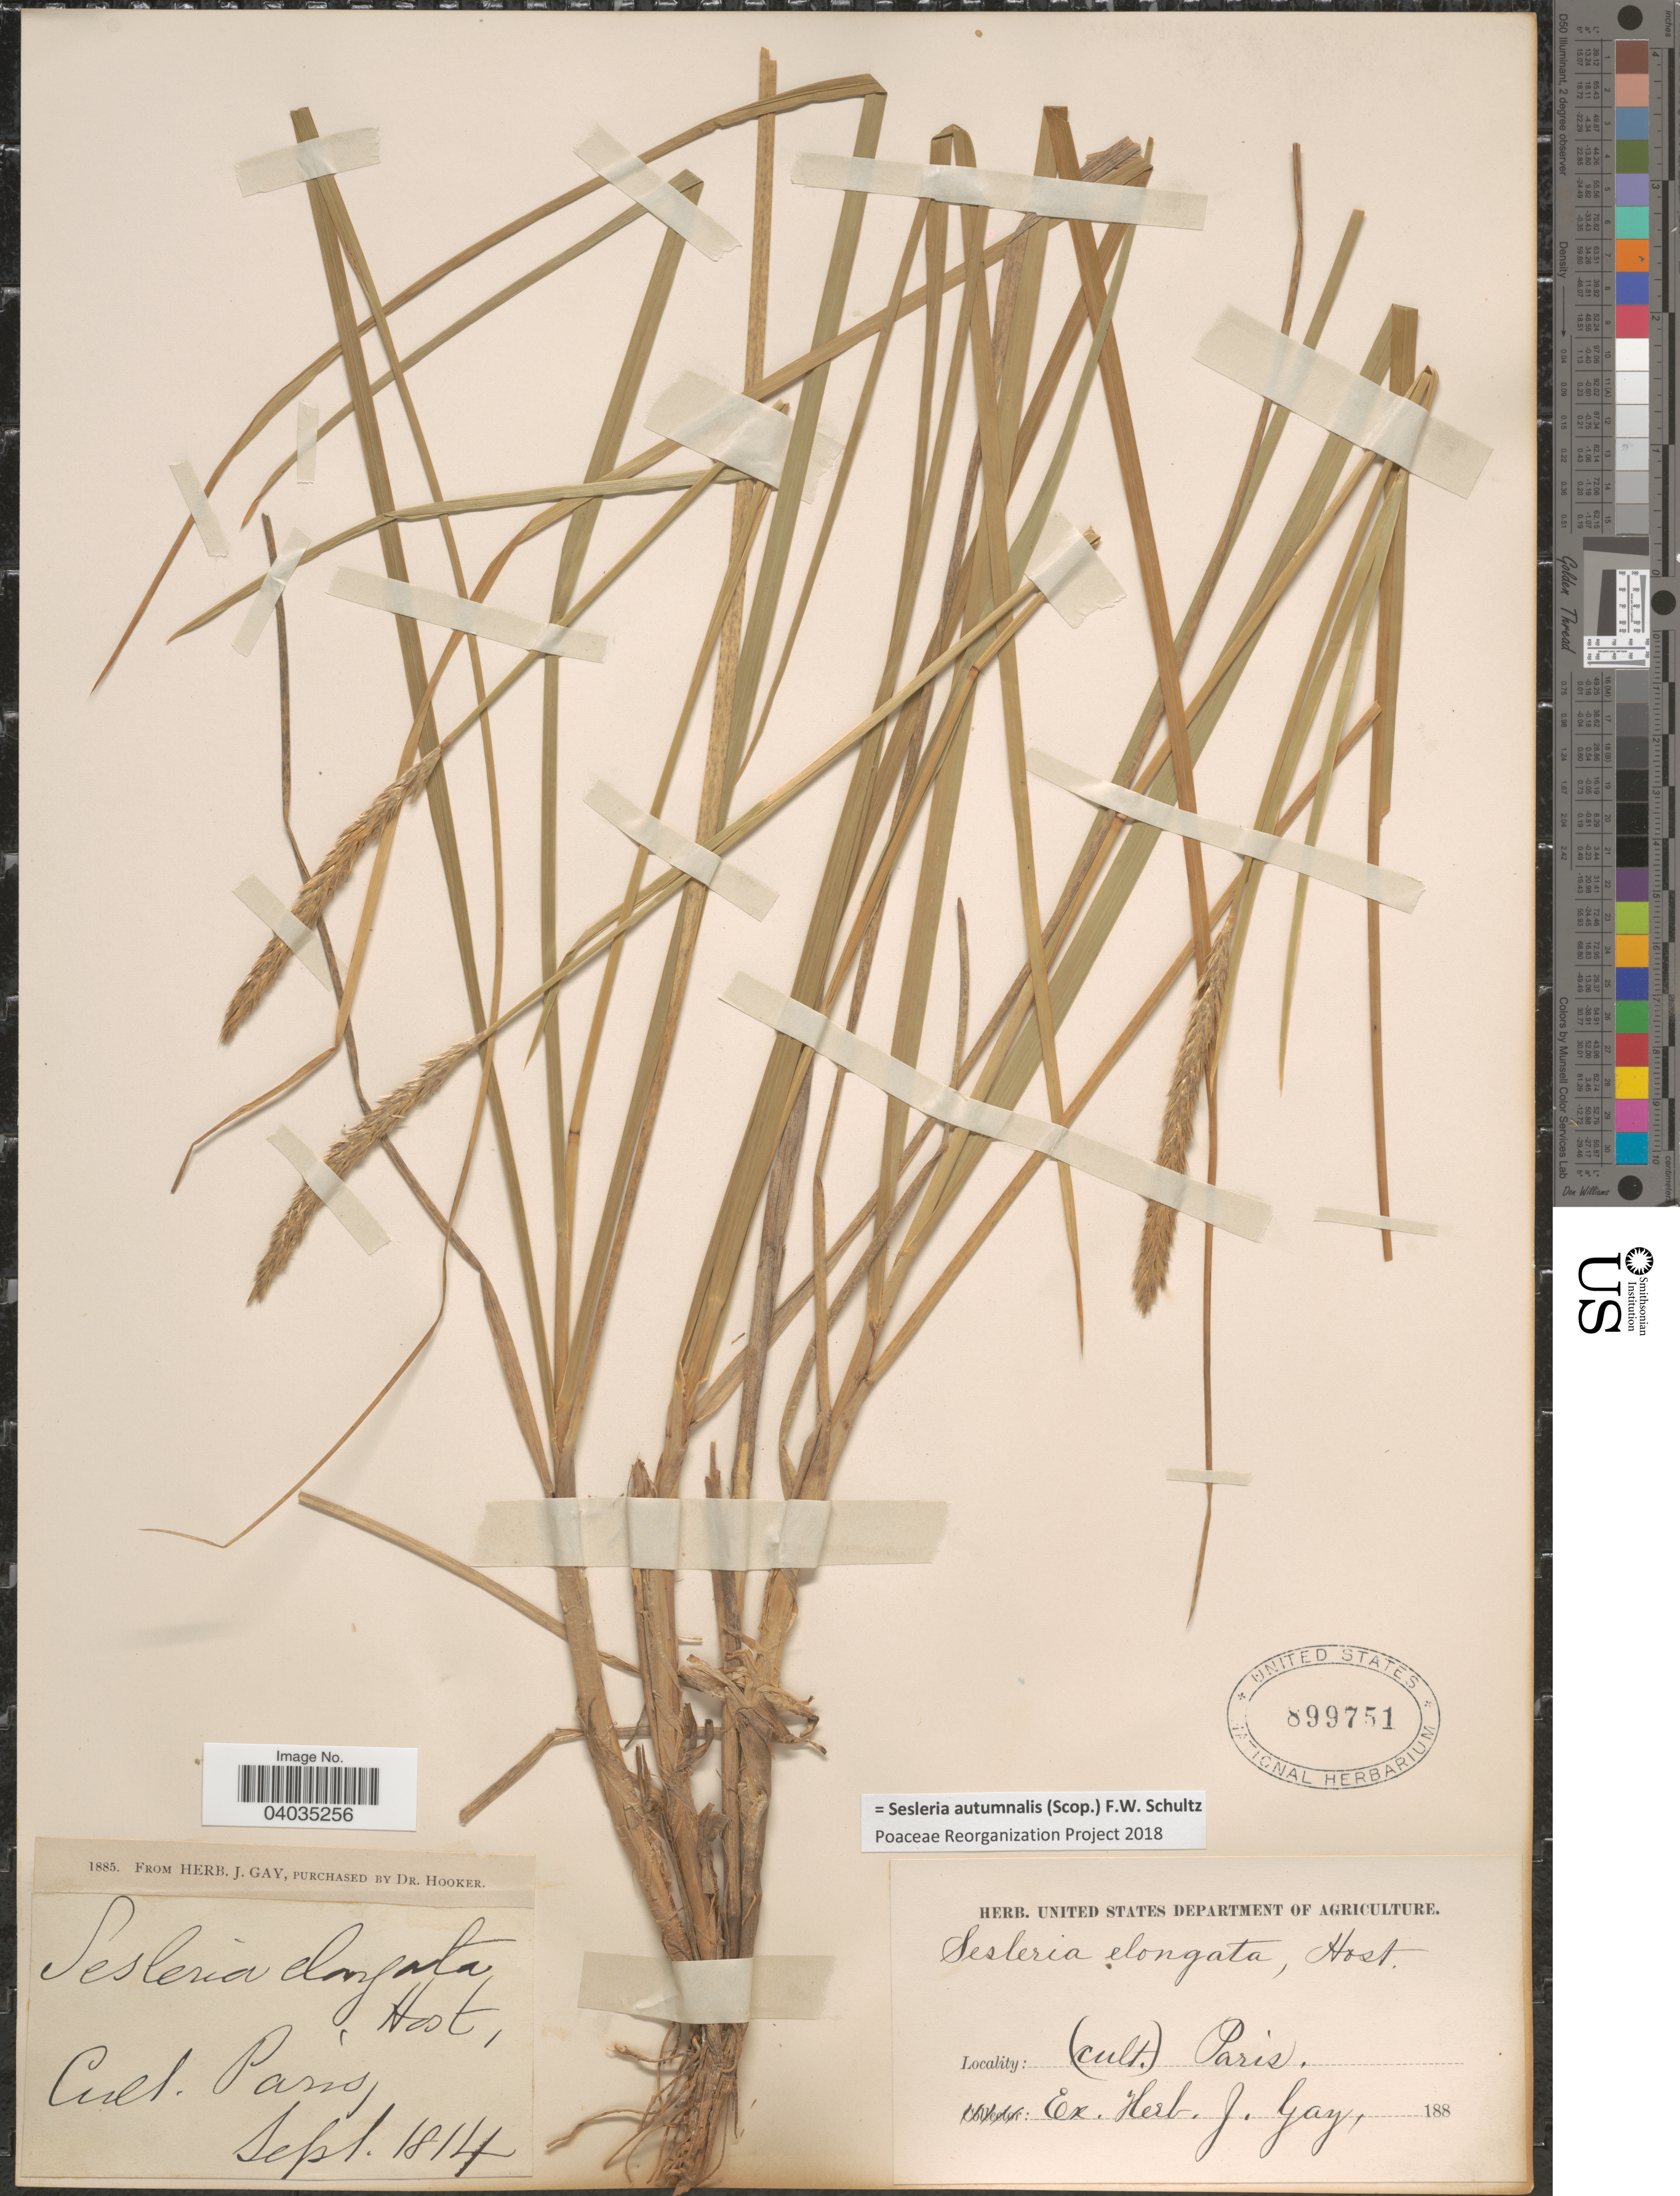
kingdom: Plantae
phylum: Tracheophyta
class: Liliopsida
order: Poales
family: Poaceae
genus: Sesleria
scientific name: Sesleria autumnalis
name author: (Scop.) F.W. Schultz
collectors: ex herb. J. Gay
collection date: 1814-09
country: France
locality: Paris.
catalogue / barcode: US 899751